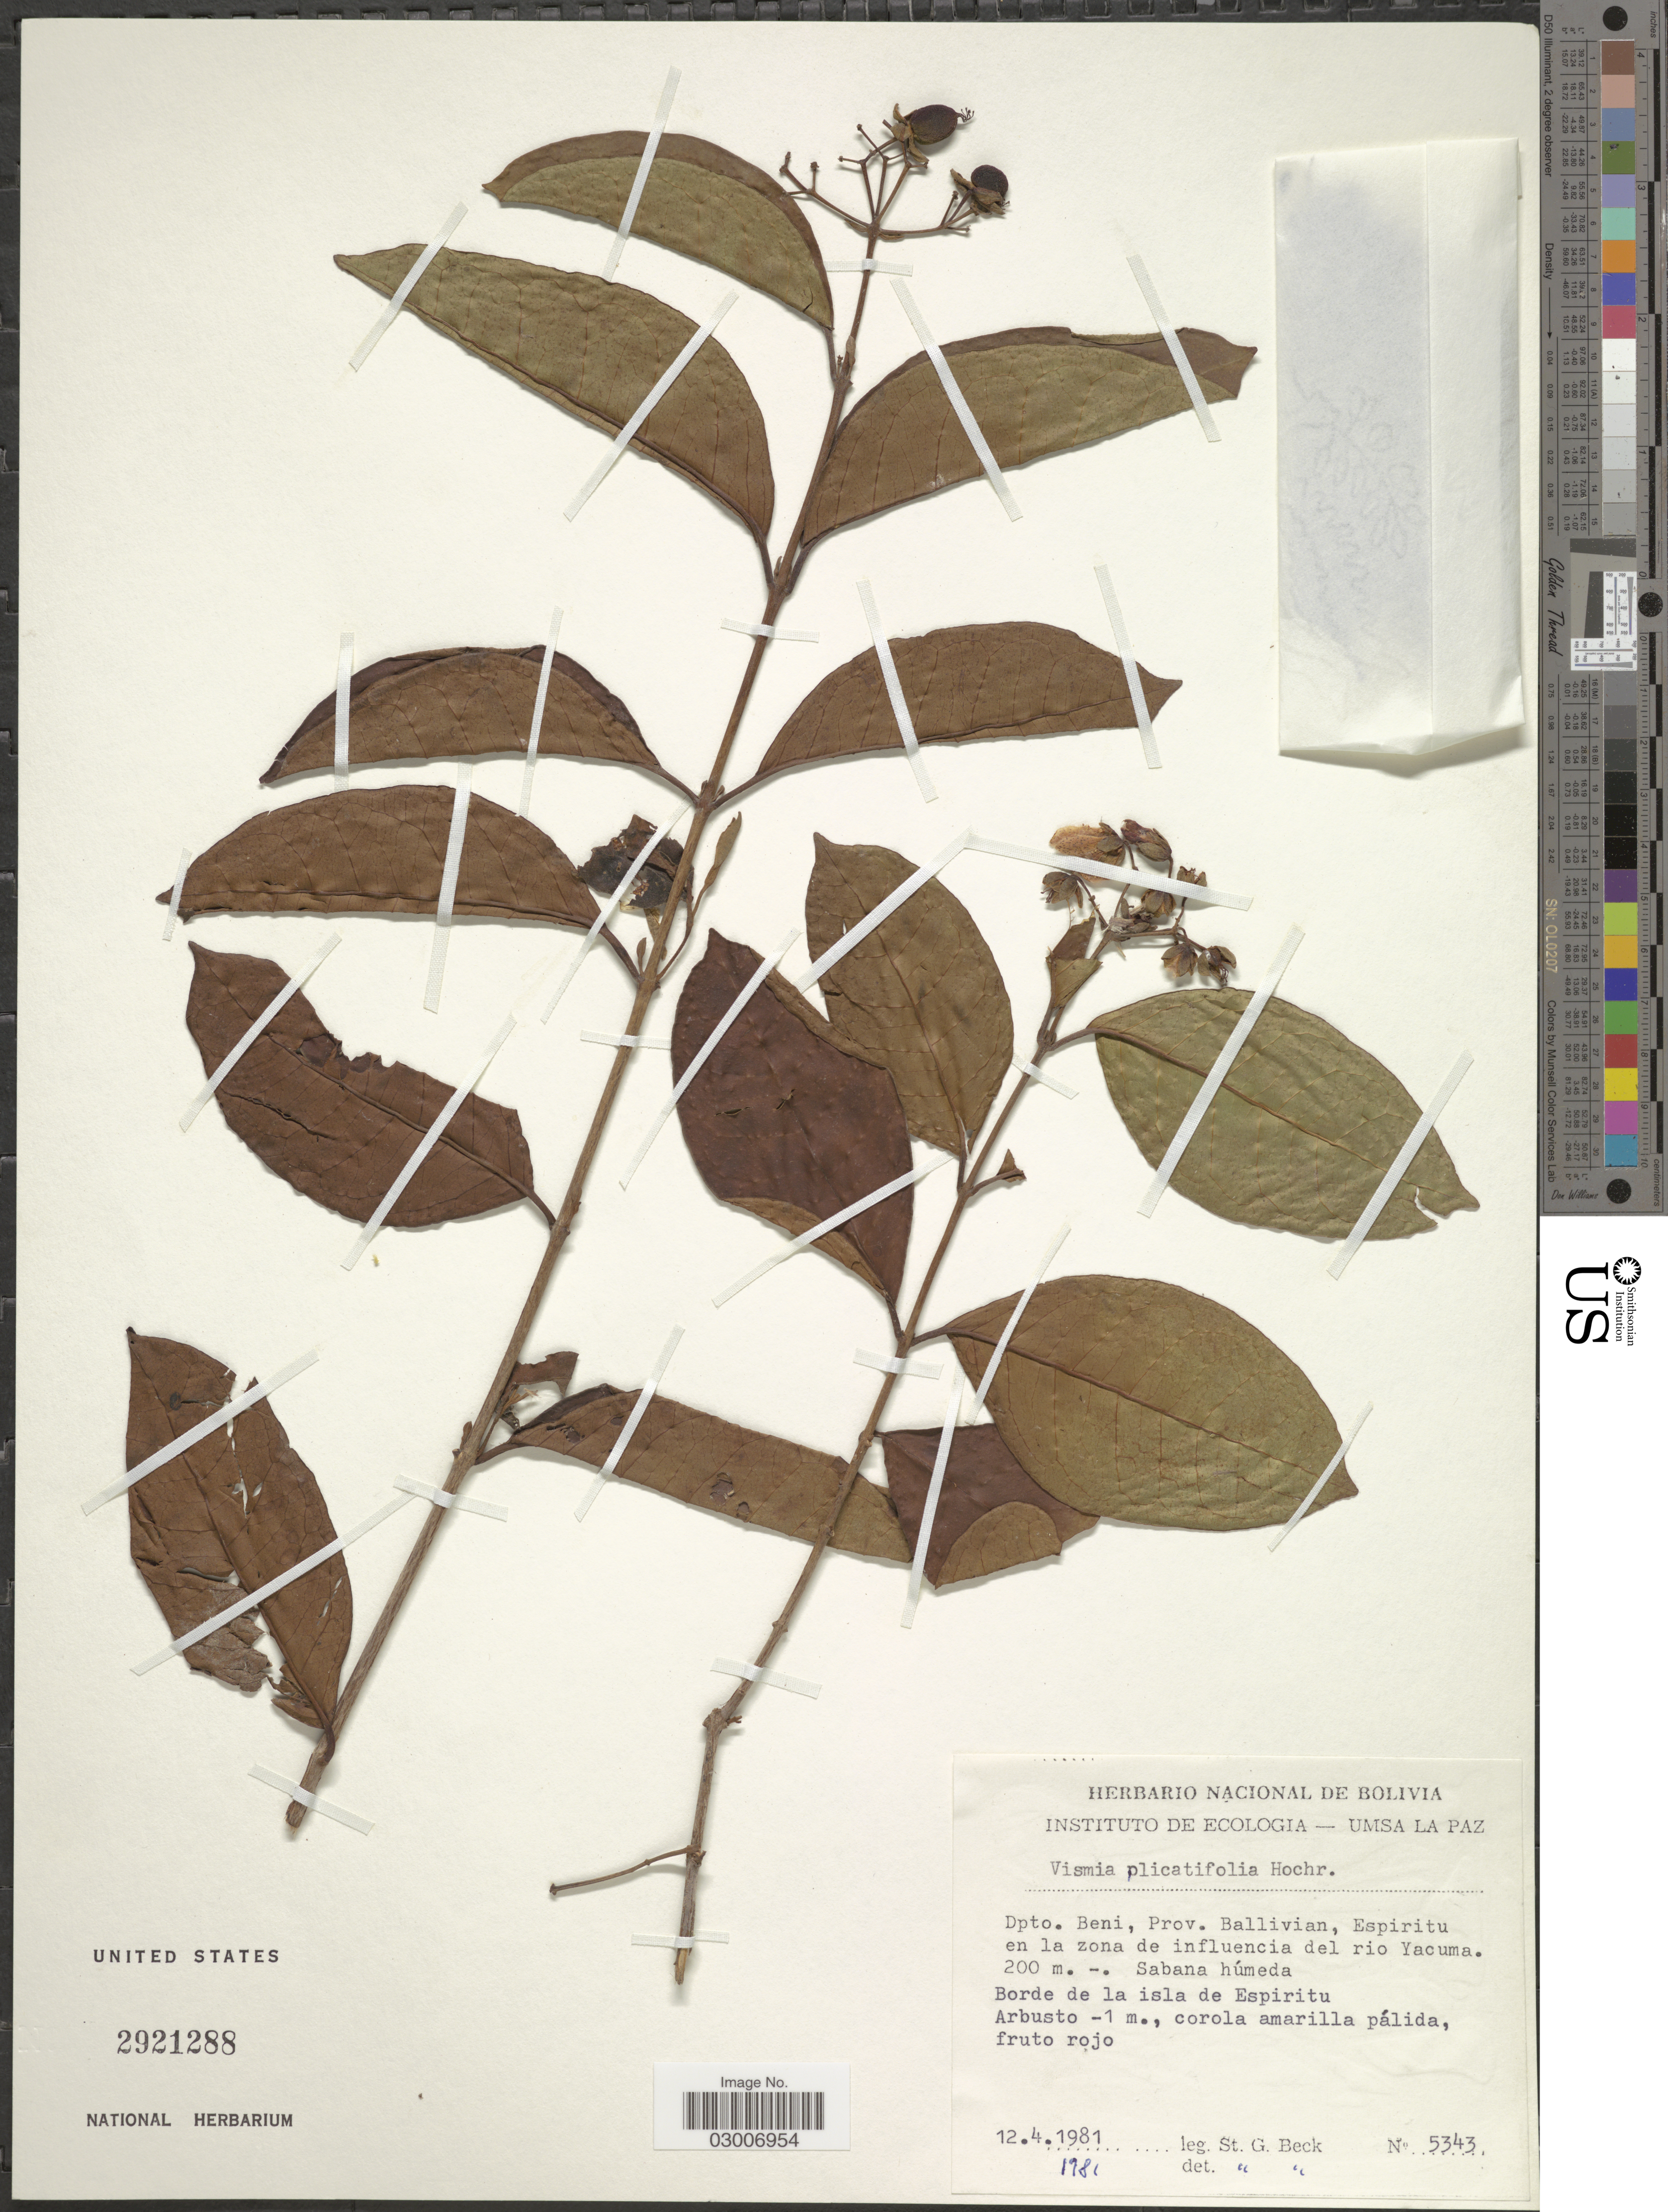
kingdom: Plantae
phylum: Tracheophyta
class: Magnoliopsida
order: Malpighiales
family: Hypericaceae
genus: Vismia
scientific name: Vismia plicatifolia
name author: Hochr.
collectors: S. Beck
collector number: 5343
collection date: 1981-04-12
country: Bolivia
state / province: Beni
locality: Dpto. Beni, Prov. Ballivian, Espiritu en la zona de influencia del rio Yacuma.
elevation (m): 200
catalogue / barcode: US 2921288